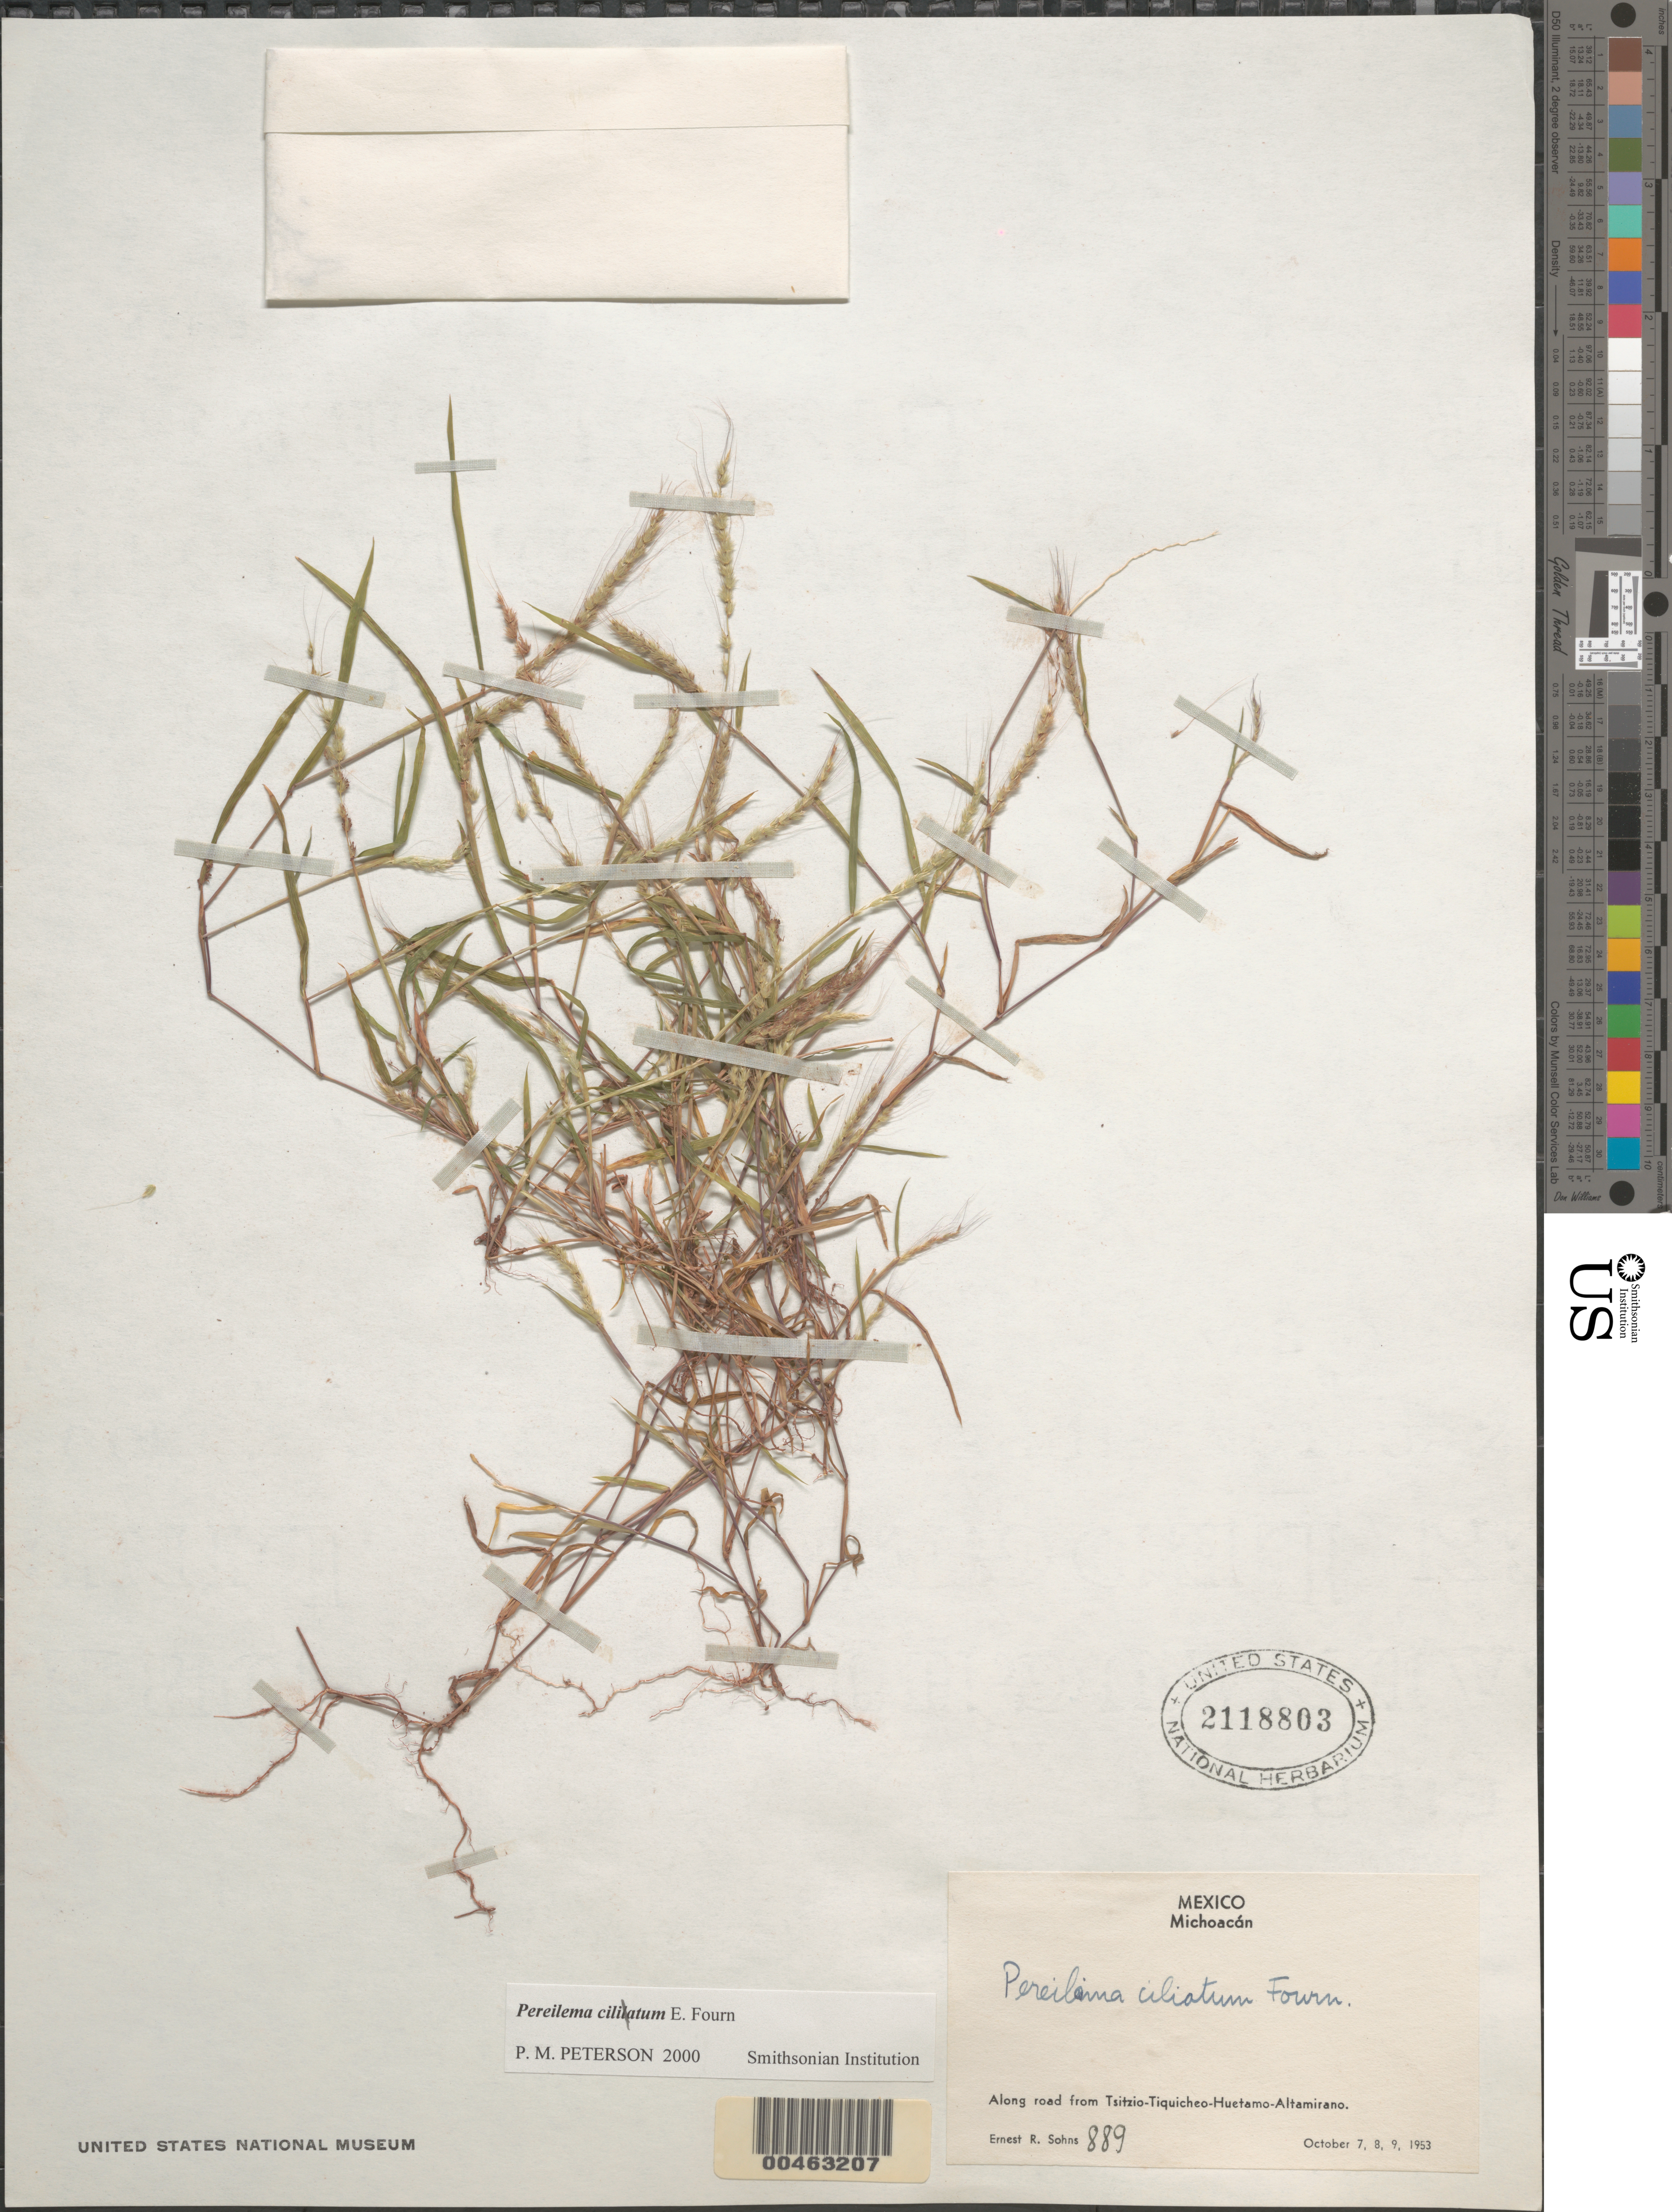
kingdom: Plantae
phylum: Tracheophyta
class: Liliopsida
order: Poales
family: Poaceae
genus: Pereilema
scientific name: Pereilema ciliatum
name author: E. Fourn.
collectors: E. R. Sohns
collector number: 889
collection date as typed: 7 Oct 1953 to 9 Oct 1953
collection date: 1953-10-07/1953-10-09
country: Mexico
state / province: Michoacán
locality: Along rd from Tsitzio-Tiquicheo-Huetamo-Altamirano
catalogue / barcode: US 2118803